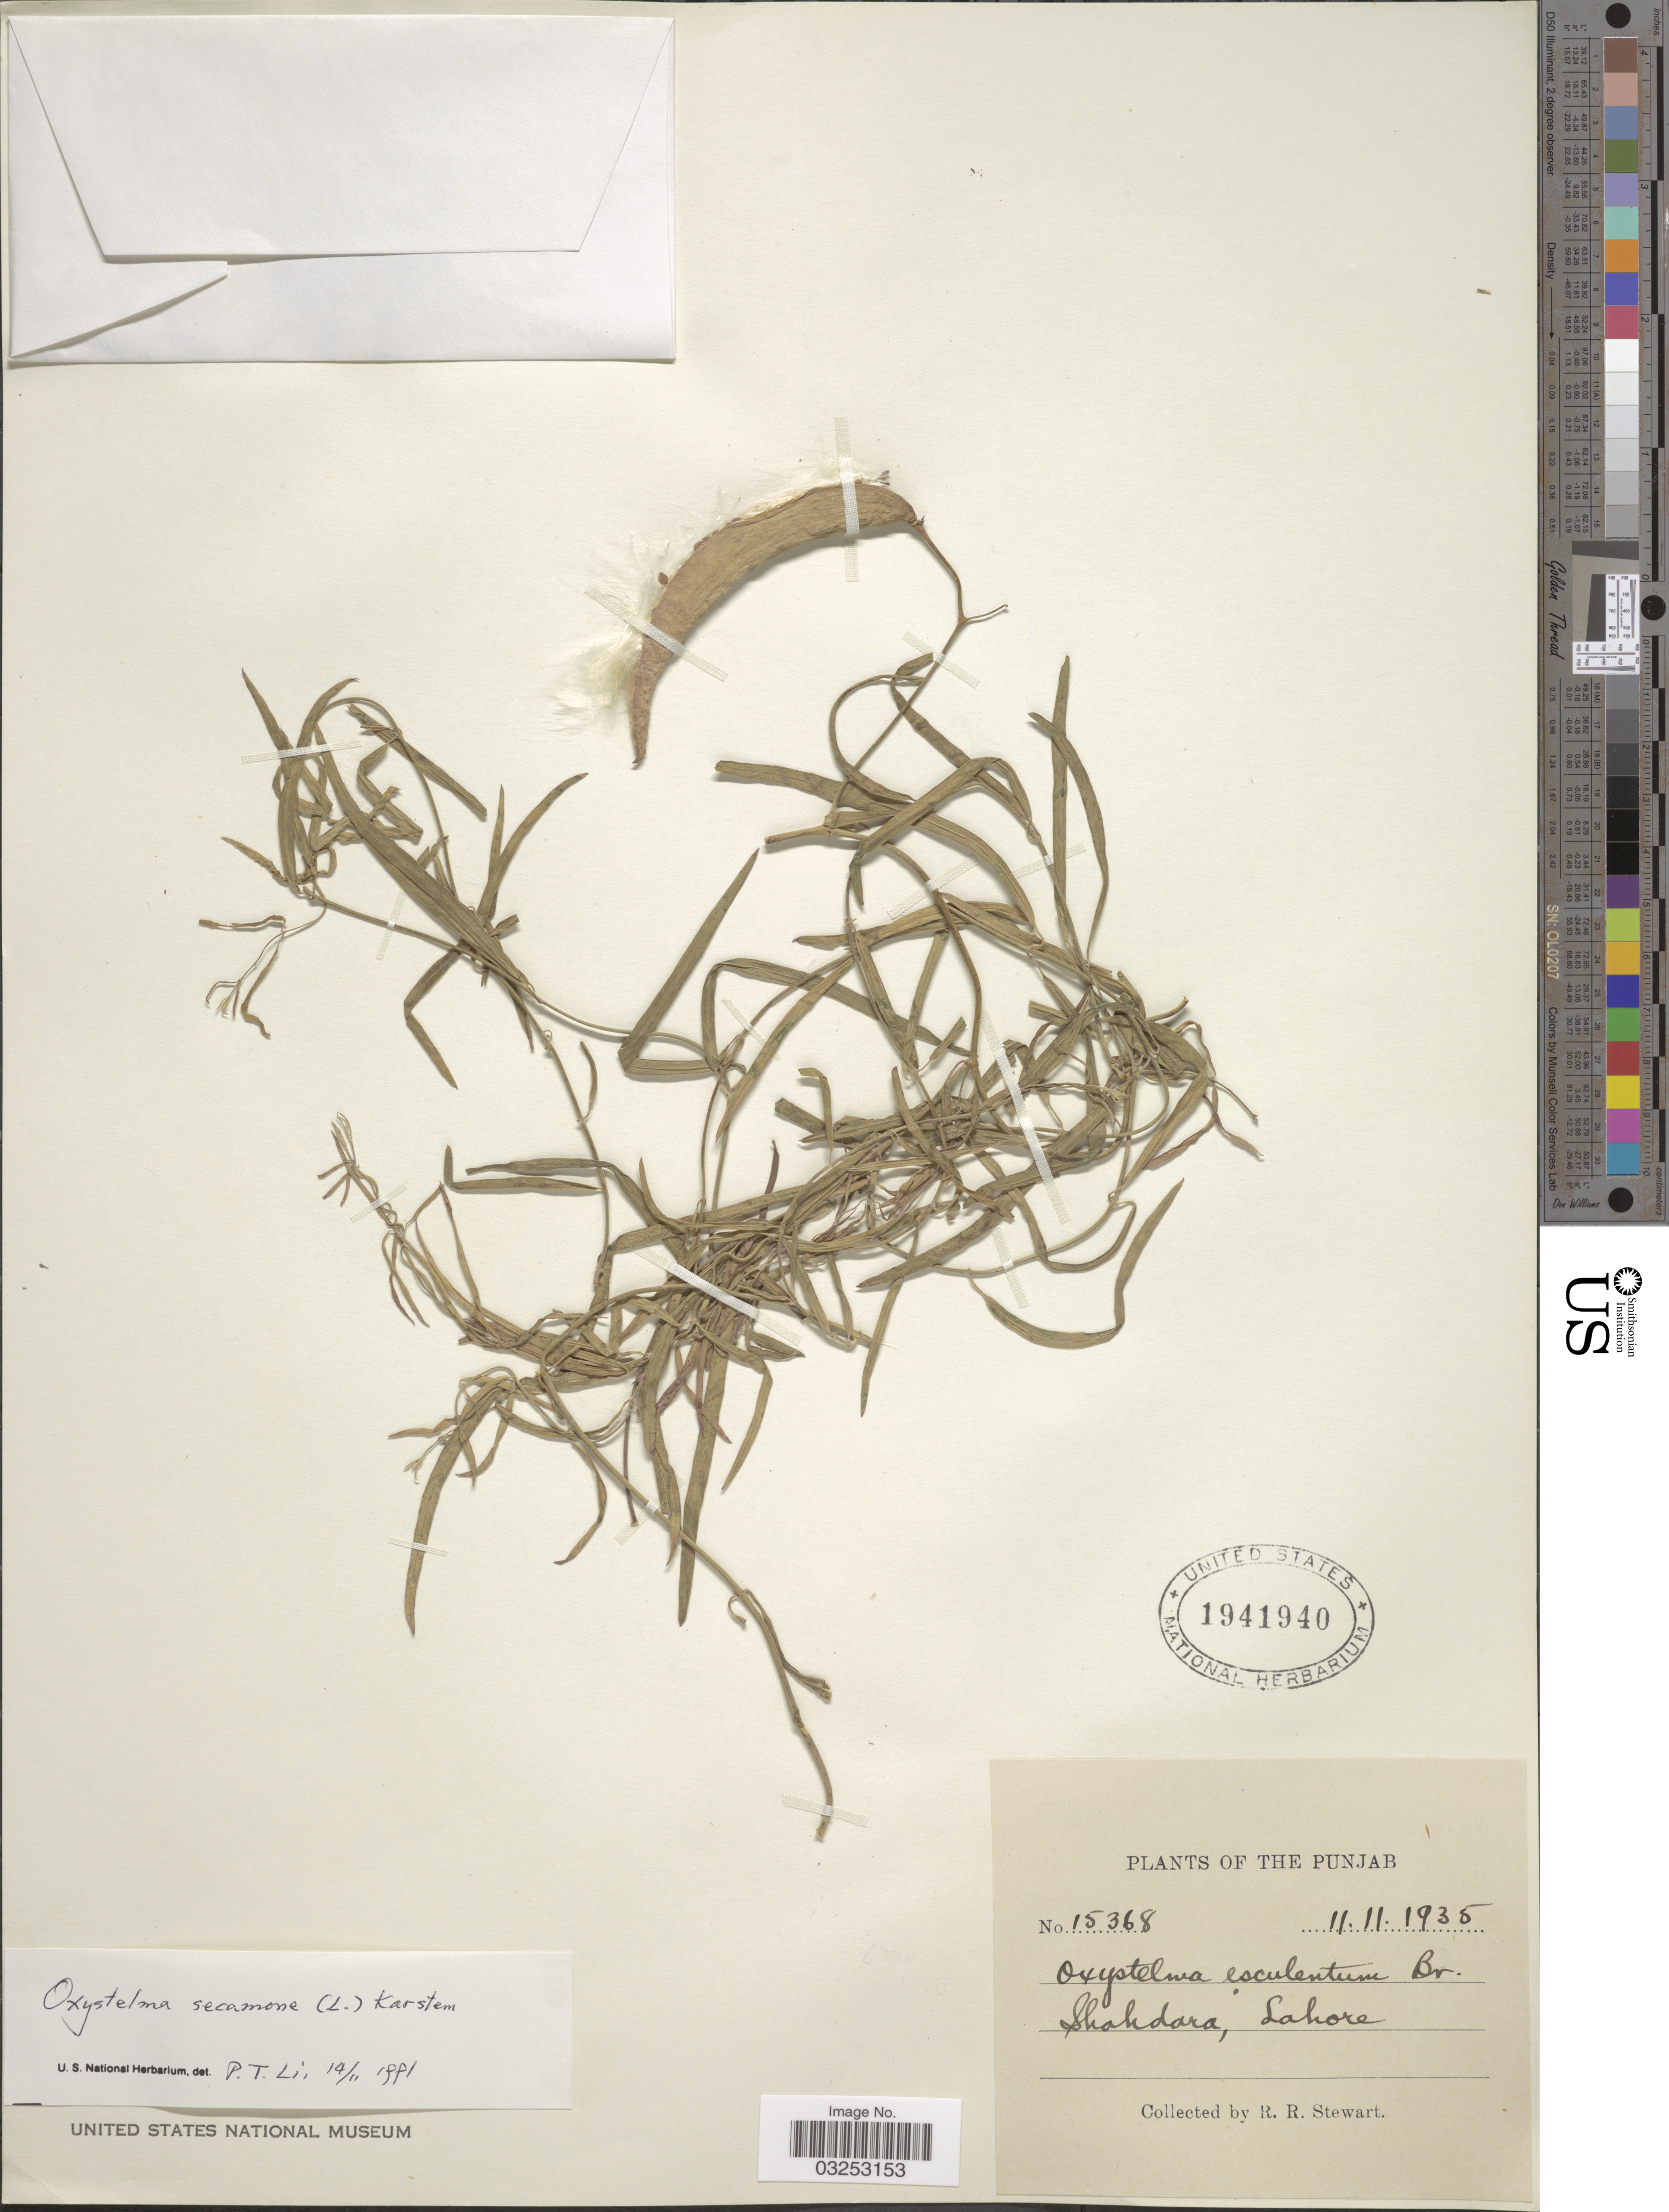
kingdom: Plantae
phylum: Tracheophyta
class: Magnoliopsida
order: Gentianales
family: Apocynaceae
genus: Oxystelma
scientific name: Oxystelma secamone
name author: K. Schum.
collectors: R. Stewart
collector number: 15368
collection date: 1935-11-11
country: India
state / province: Punjab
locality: The Punjab, Shahdara, Lahore.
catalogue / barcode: US 1941940